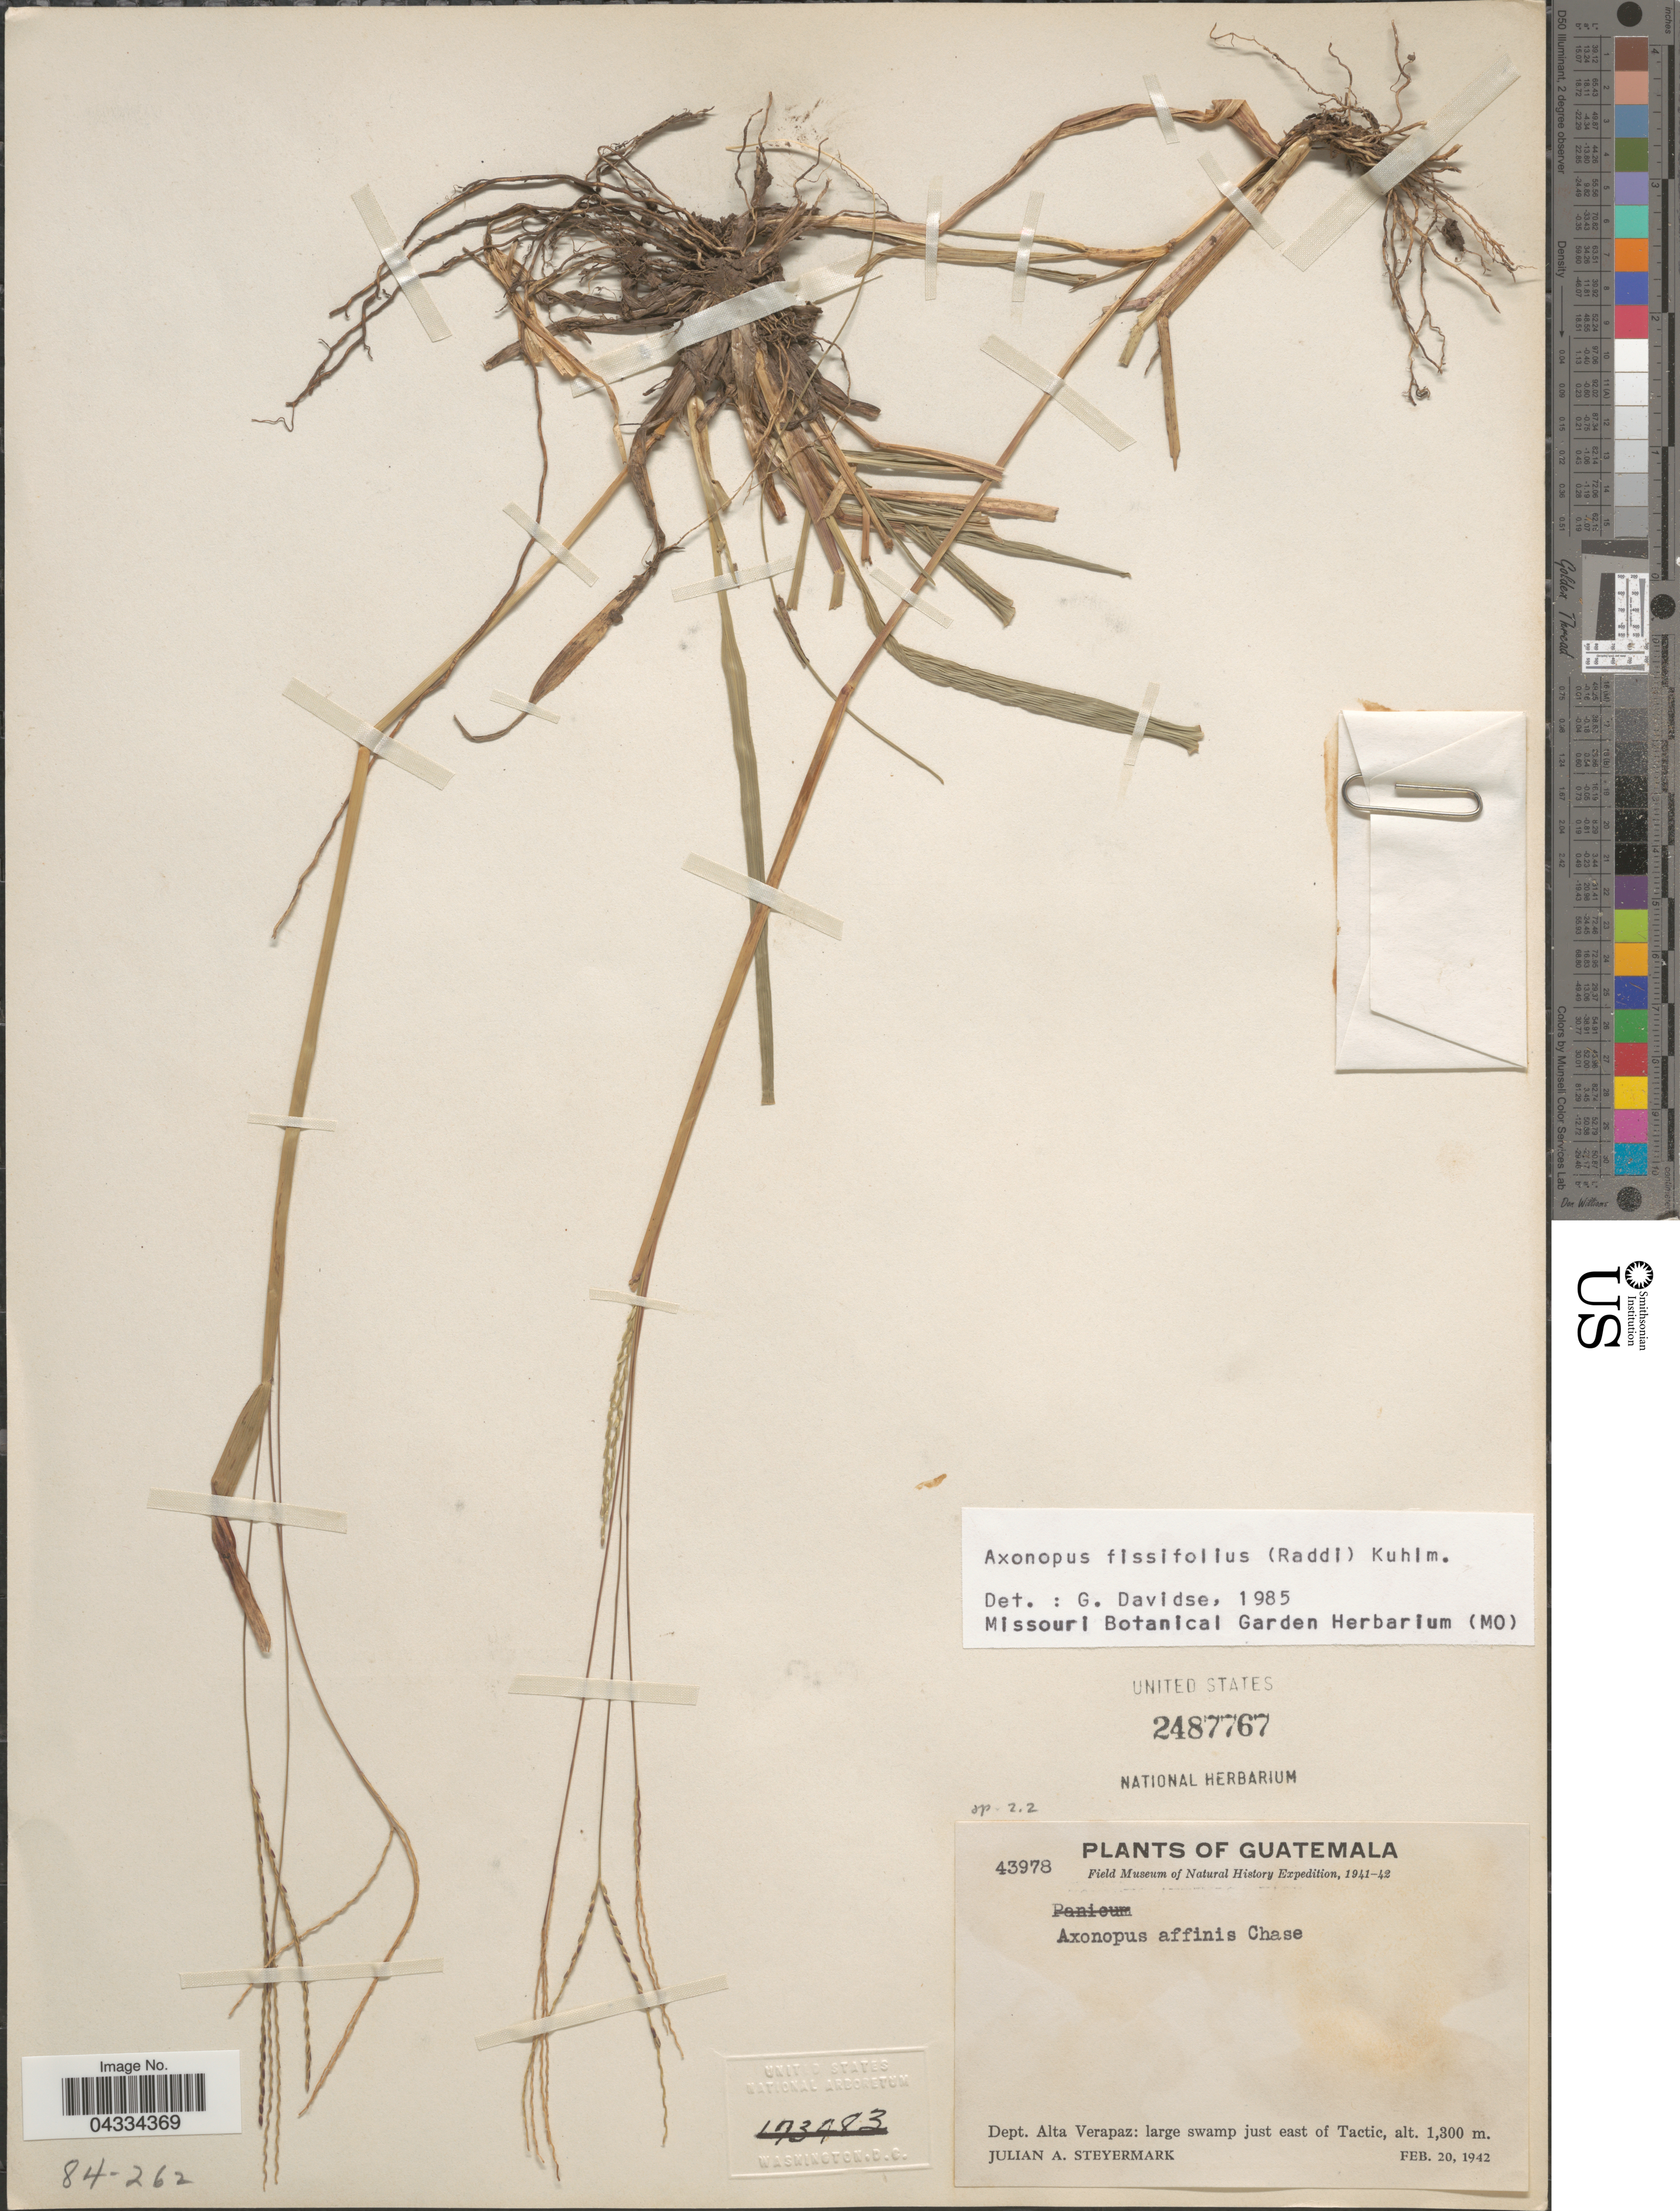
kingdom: Plantae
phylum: Tracheophyta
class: Liliopsida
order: Poales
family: Poaceae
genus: Axonopus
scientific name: Axonopus fissifolius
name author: (Raddi) Kuhlm.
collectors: J. Steyermark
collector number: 43978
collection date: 1942-02-20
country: Guatemala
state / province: Alta Verapaz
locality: Field Museum of Natural History Expedition, 1941-42. Dept. Alta Verapaz: large swamp just east of Tactic.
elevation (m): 1300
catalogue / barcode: US 2487767